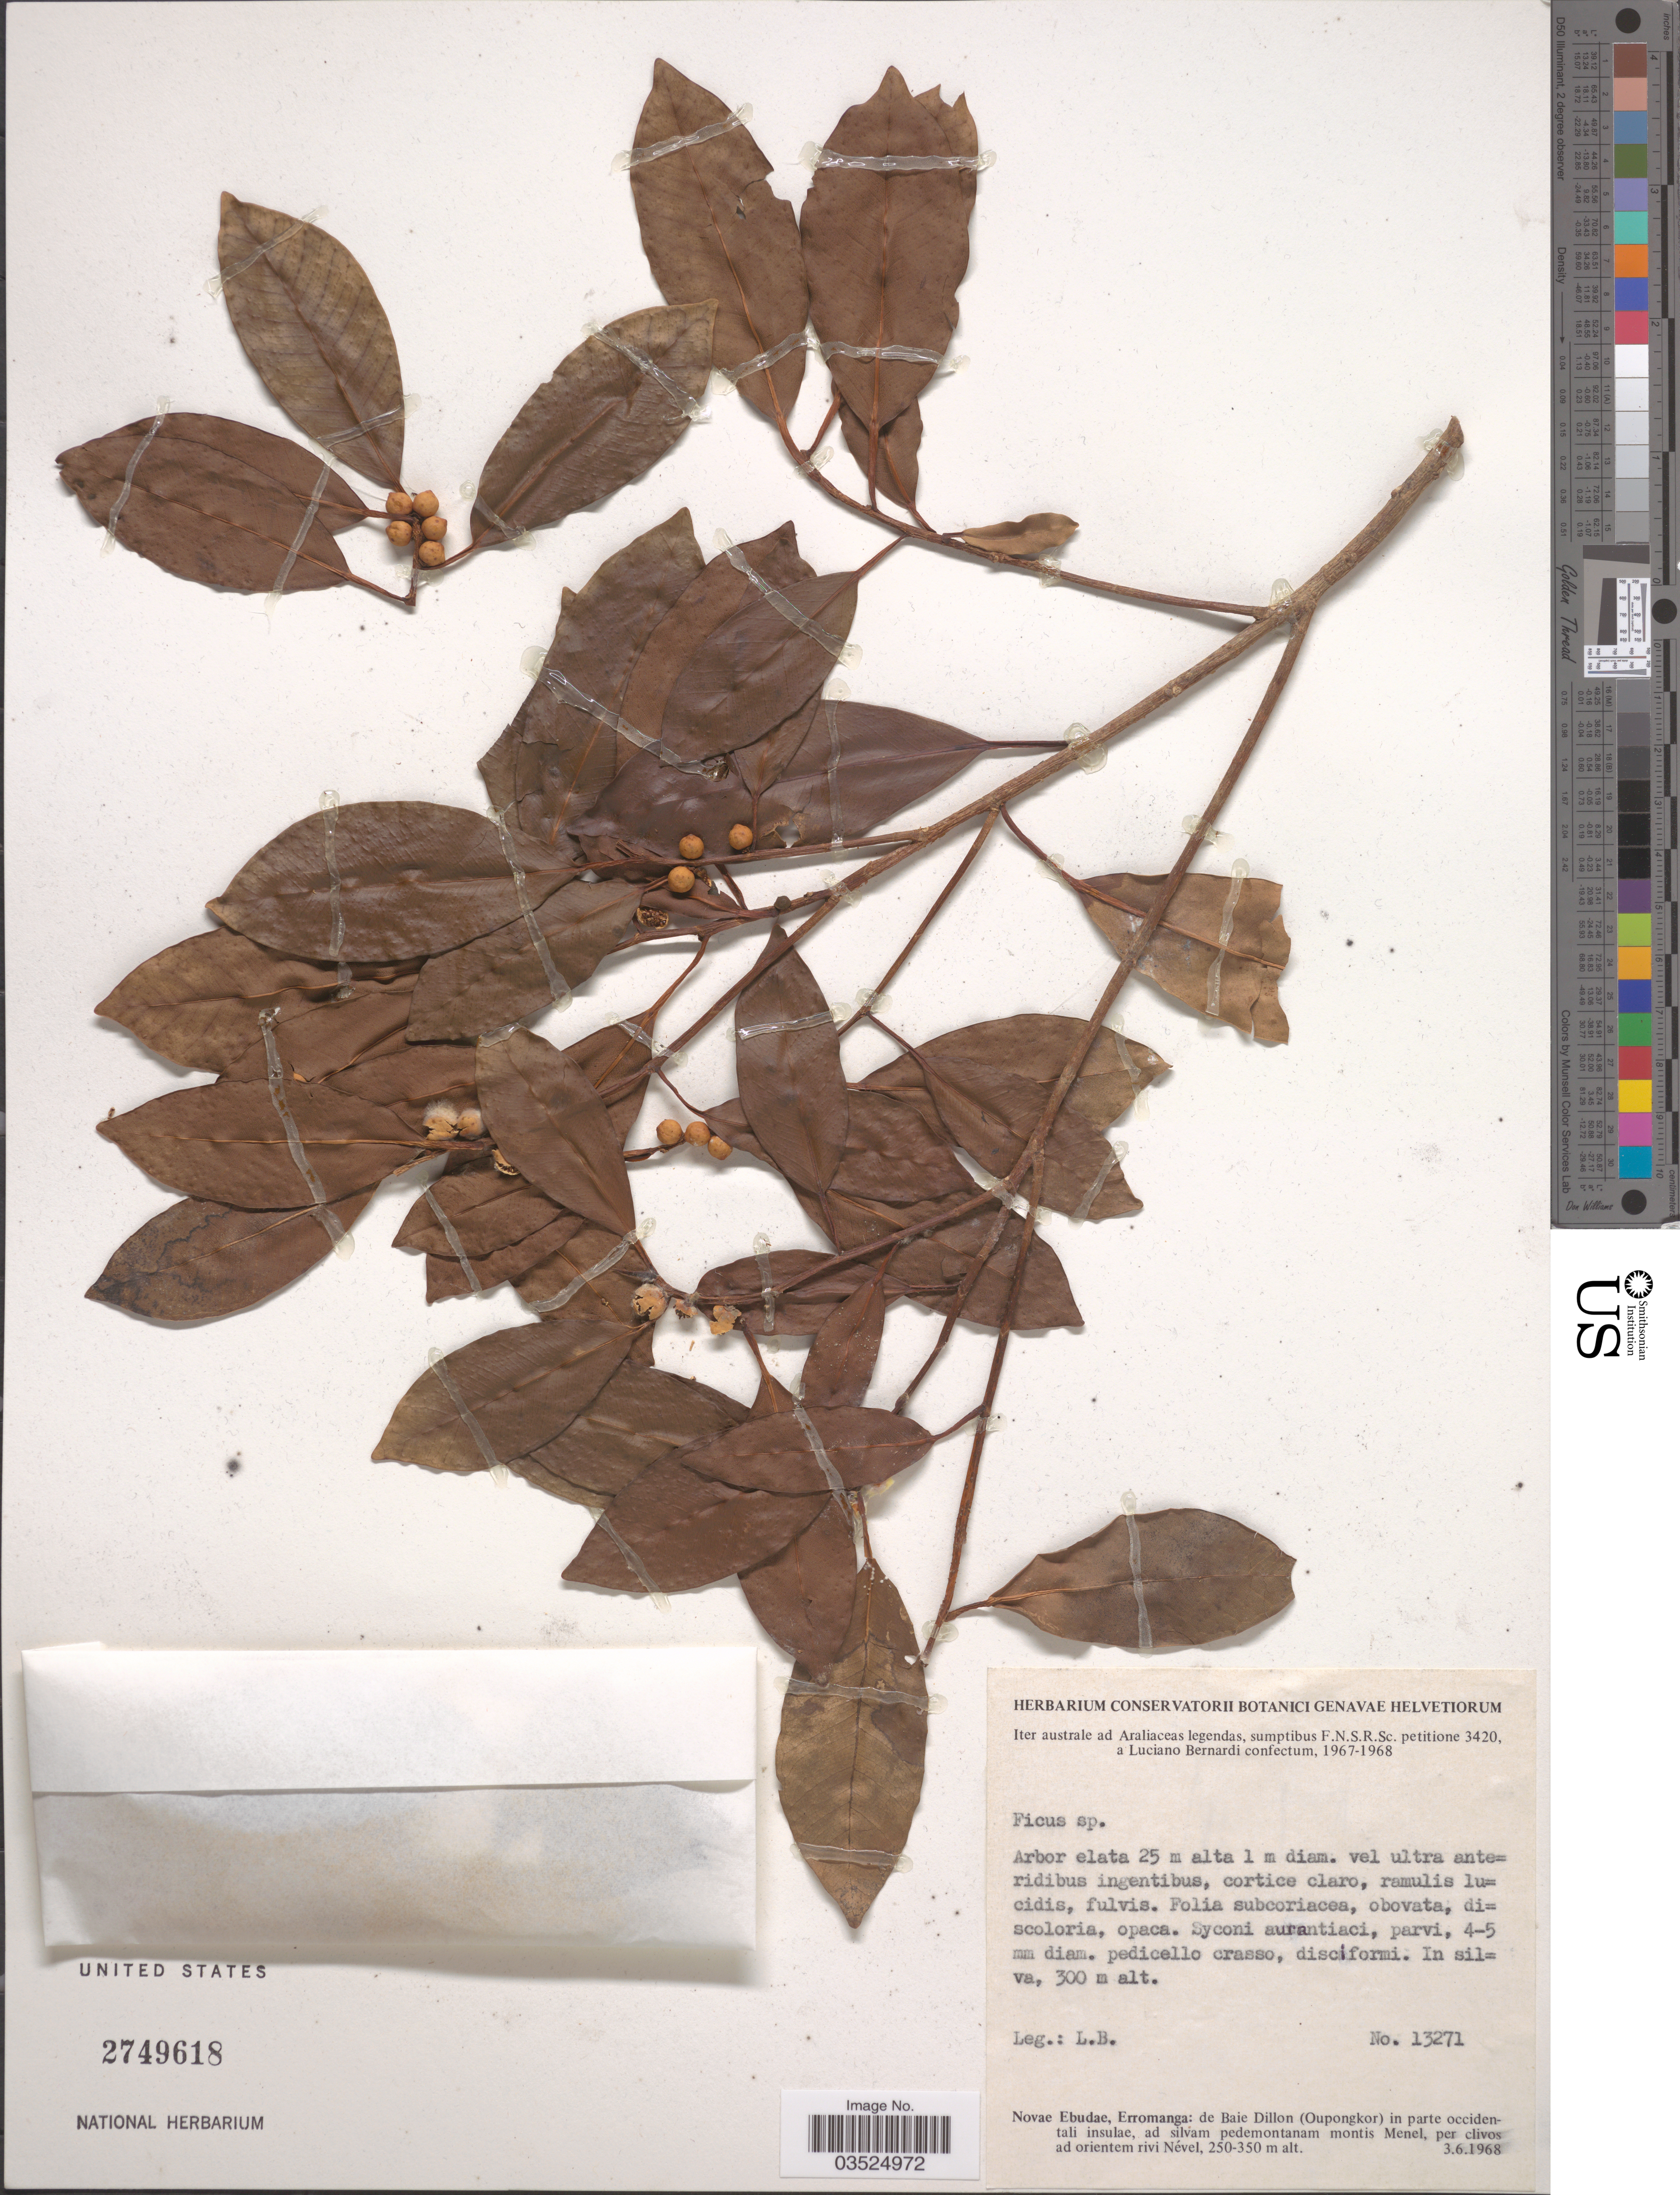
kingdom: Plantae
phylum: Tracheophyta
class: Magnoliopsida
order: Rosales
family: Moraceae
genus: Ficus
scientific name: Ficus sp.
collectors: L. Bernardi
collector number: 13271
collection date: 1968-06-03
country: Vanuatu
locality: Novae Ebudae, Erromanga: de Baie Dillon (Oupongkor) in parte occidentali insulae, ad silvam pedemontanam montis Menel, per clivos ad orientem rivi Nével.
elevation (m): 300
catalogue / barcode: US 2749618